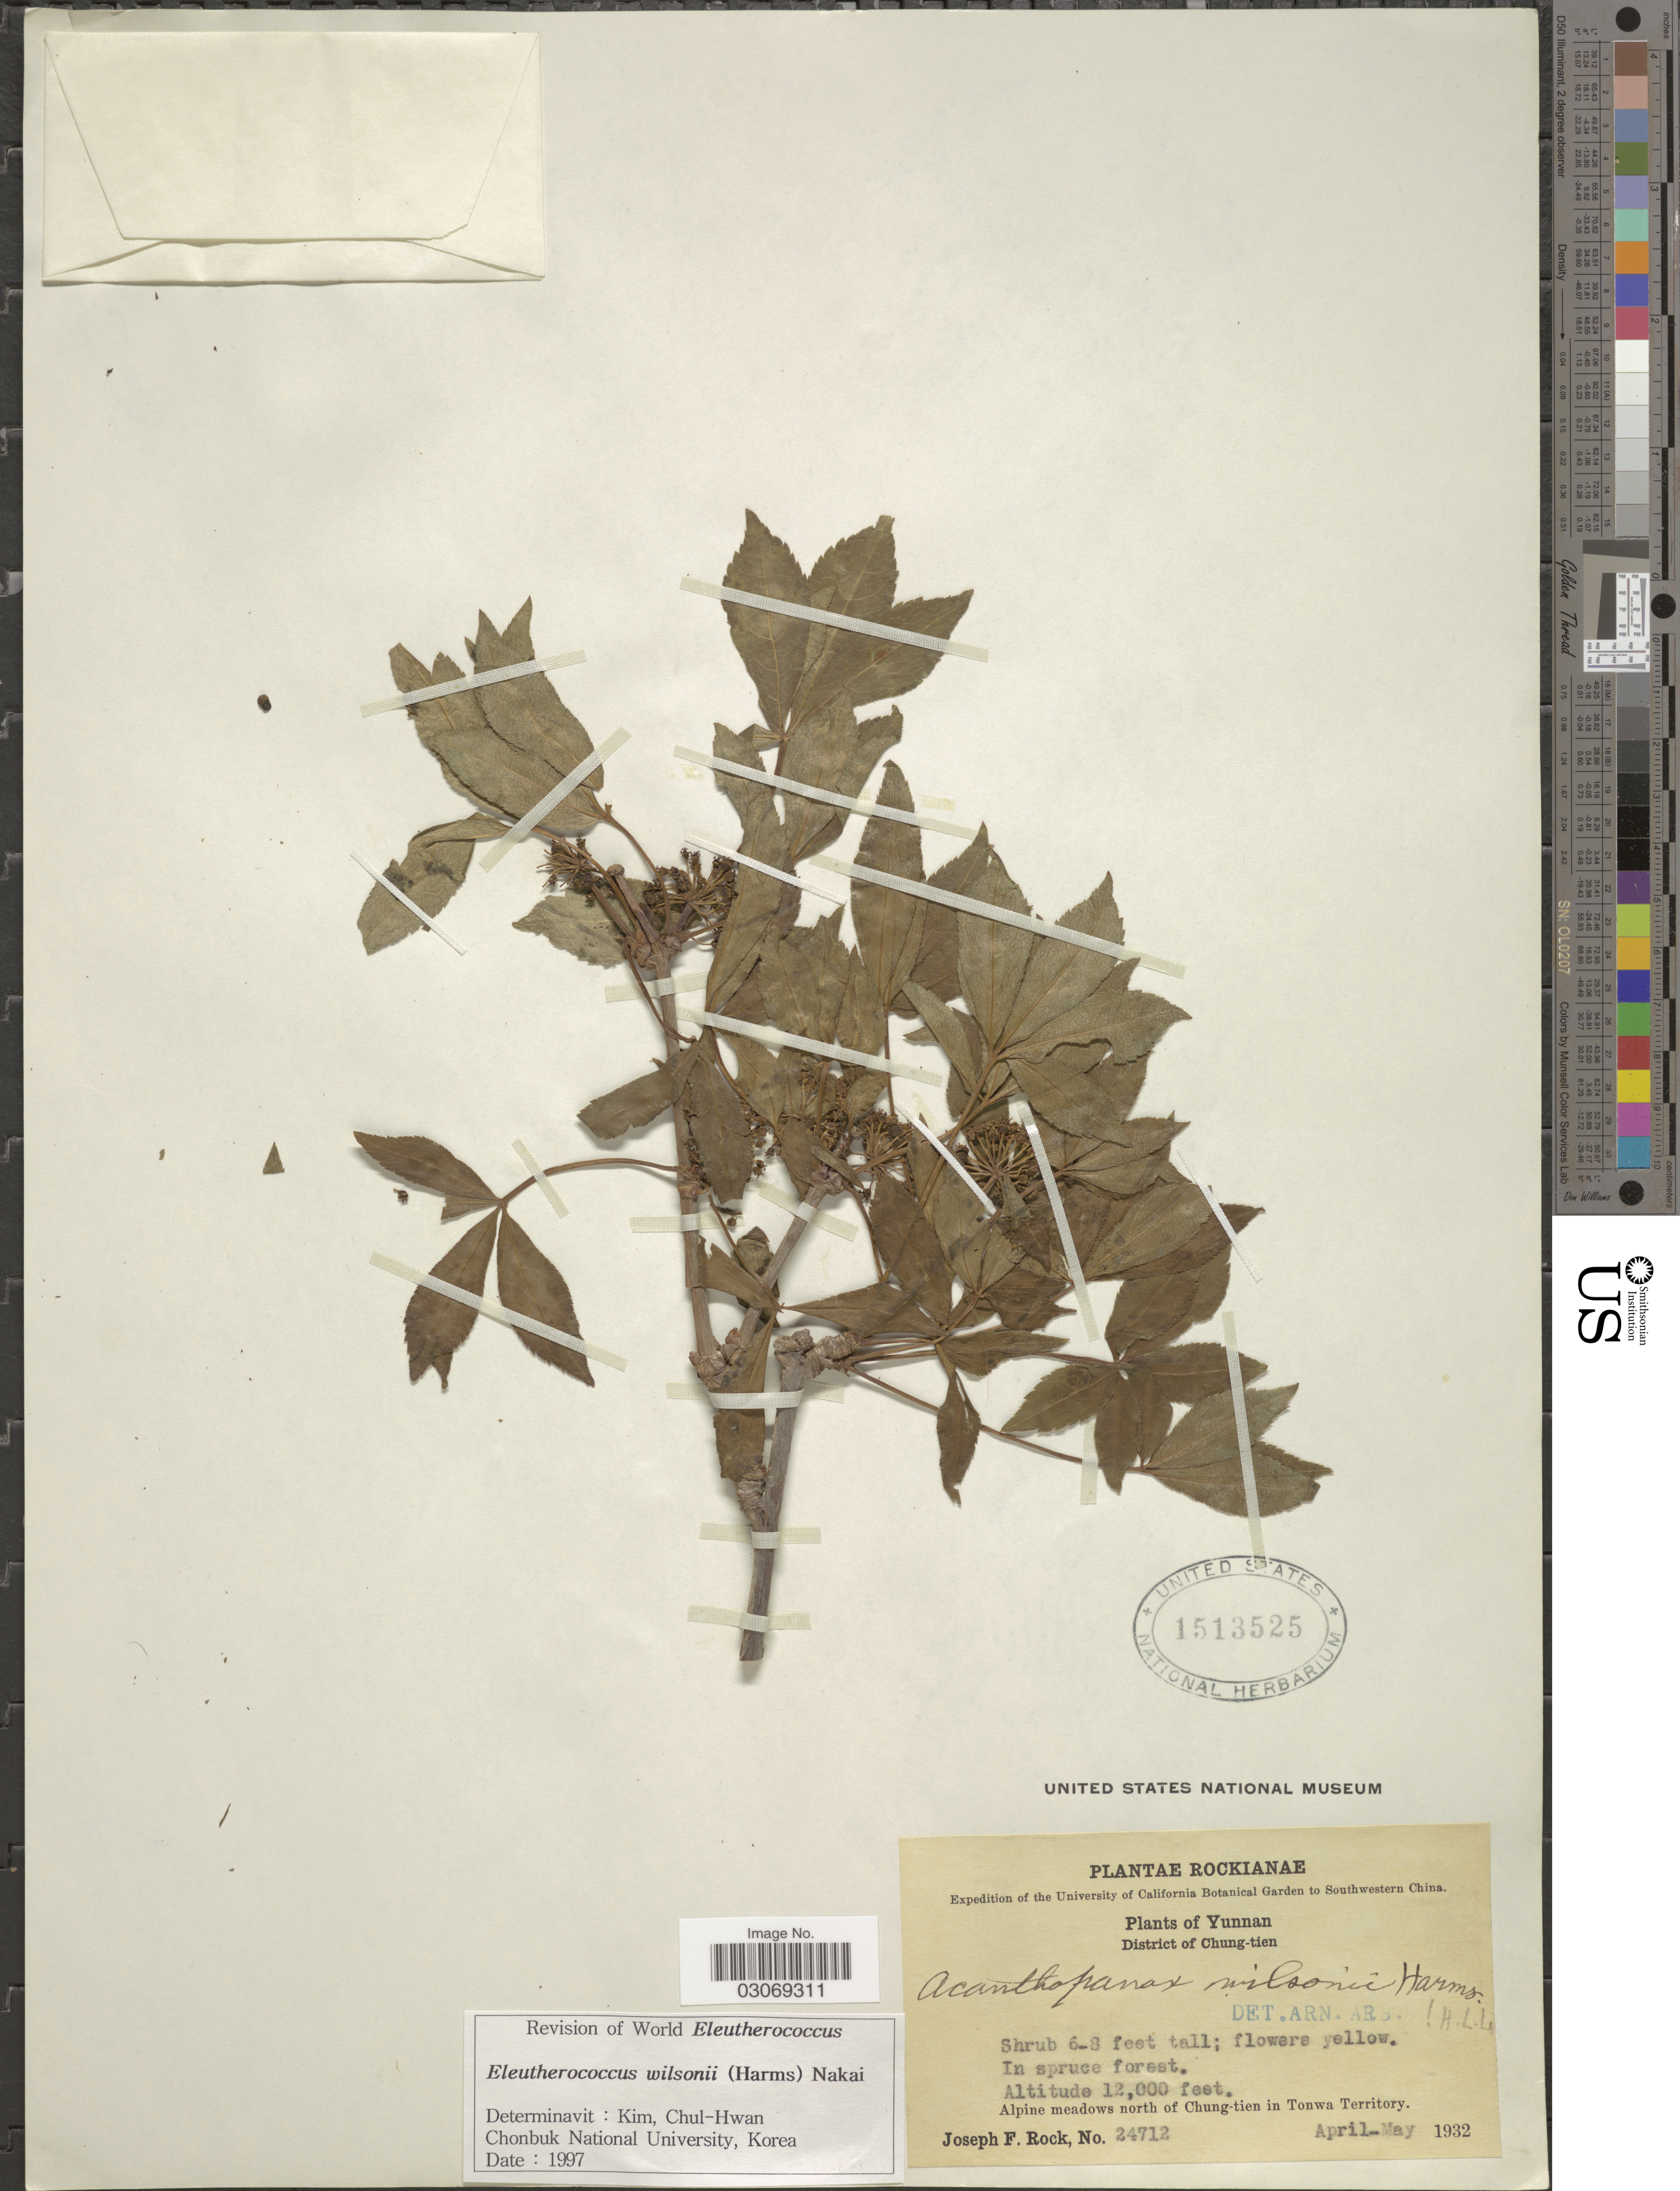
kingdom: Plantae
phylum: Tracheophyta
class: Magnoliopsida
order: Apiales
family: Araliaceae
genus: Eleutherococcus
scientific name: Eleutherococcus wilsonii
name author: (Harms) Nakai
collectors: J. F. Rock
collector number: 24712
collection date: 1932-04/1932-05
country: China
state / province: Yunnan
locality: Southwestern China. District of Chung-tien. Alpine meadows north of Chung-tien in Tonwa Territory.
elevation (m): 3658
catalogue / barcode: US 1513525